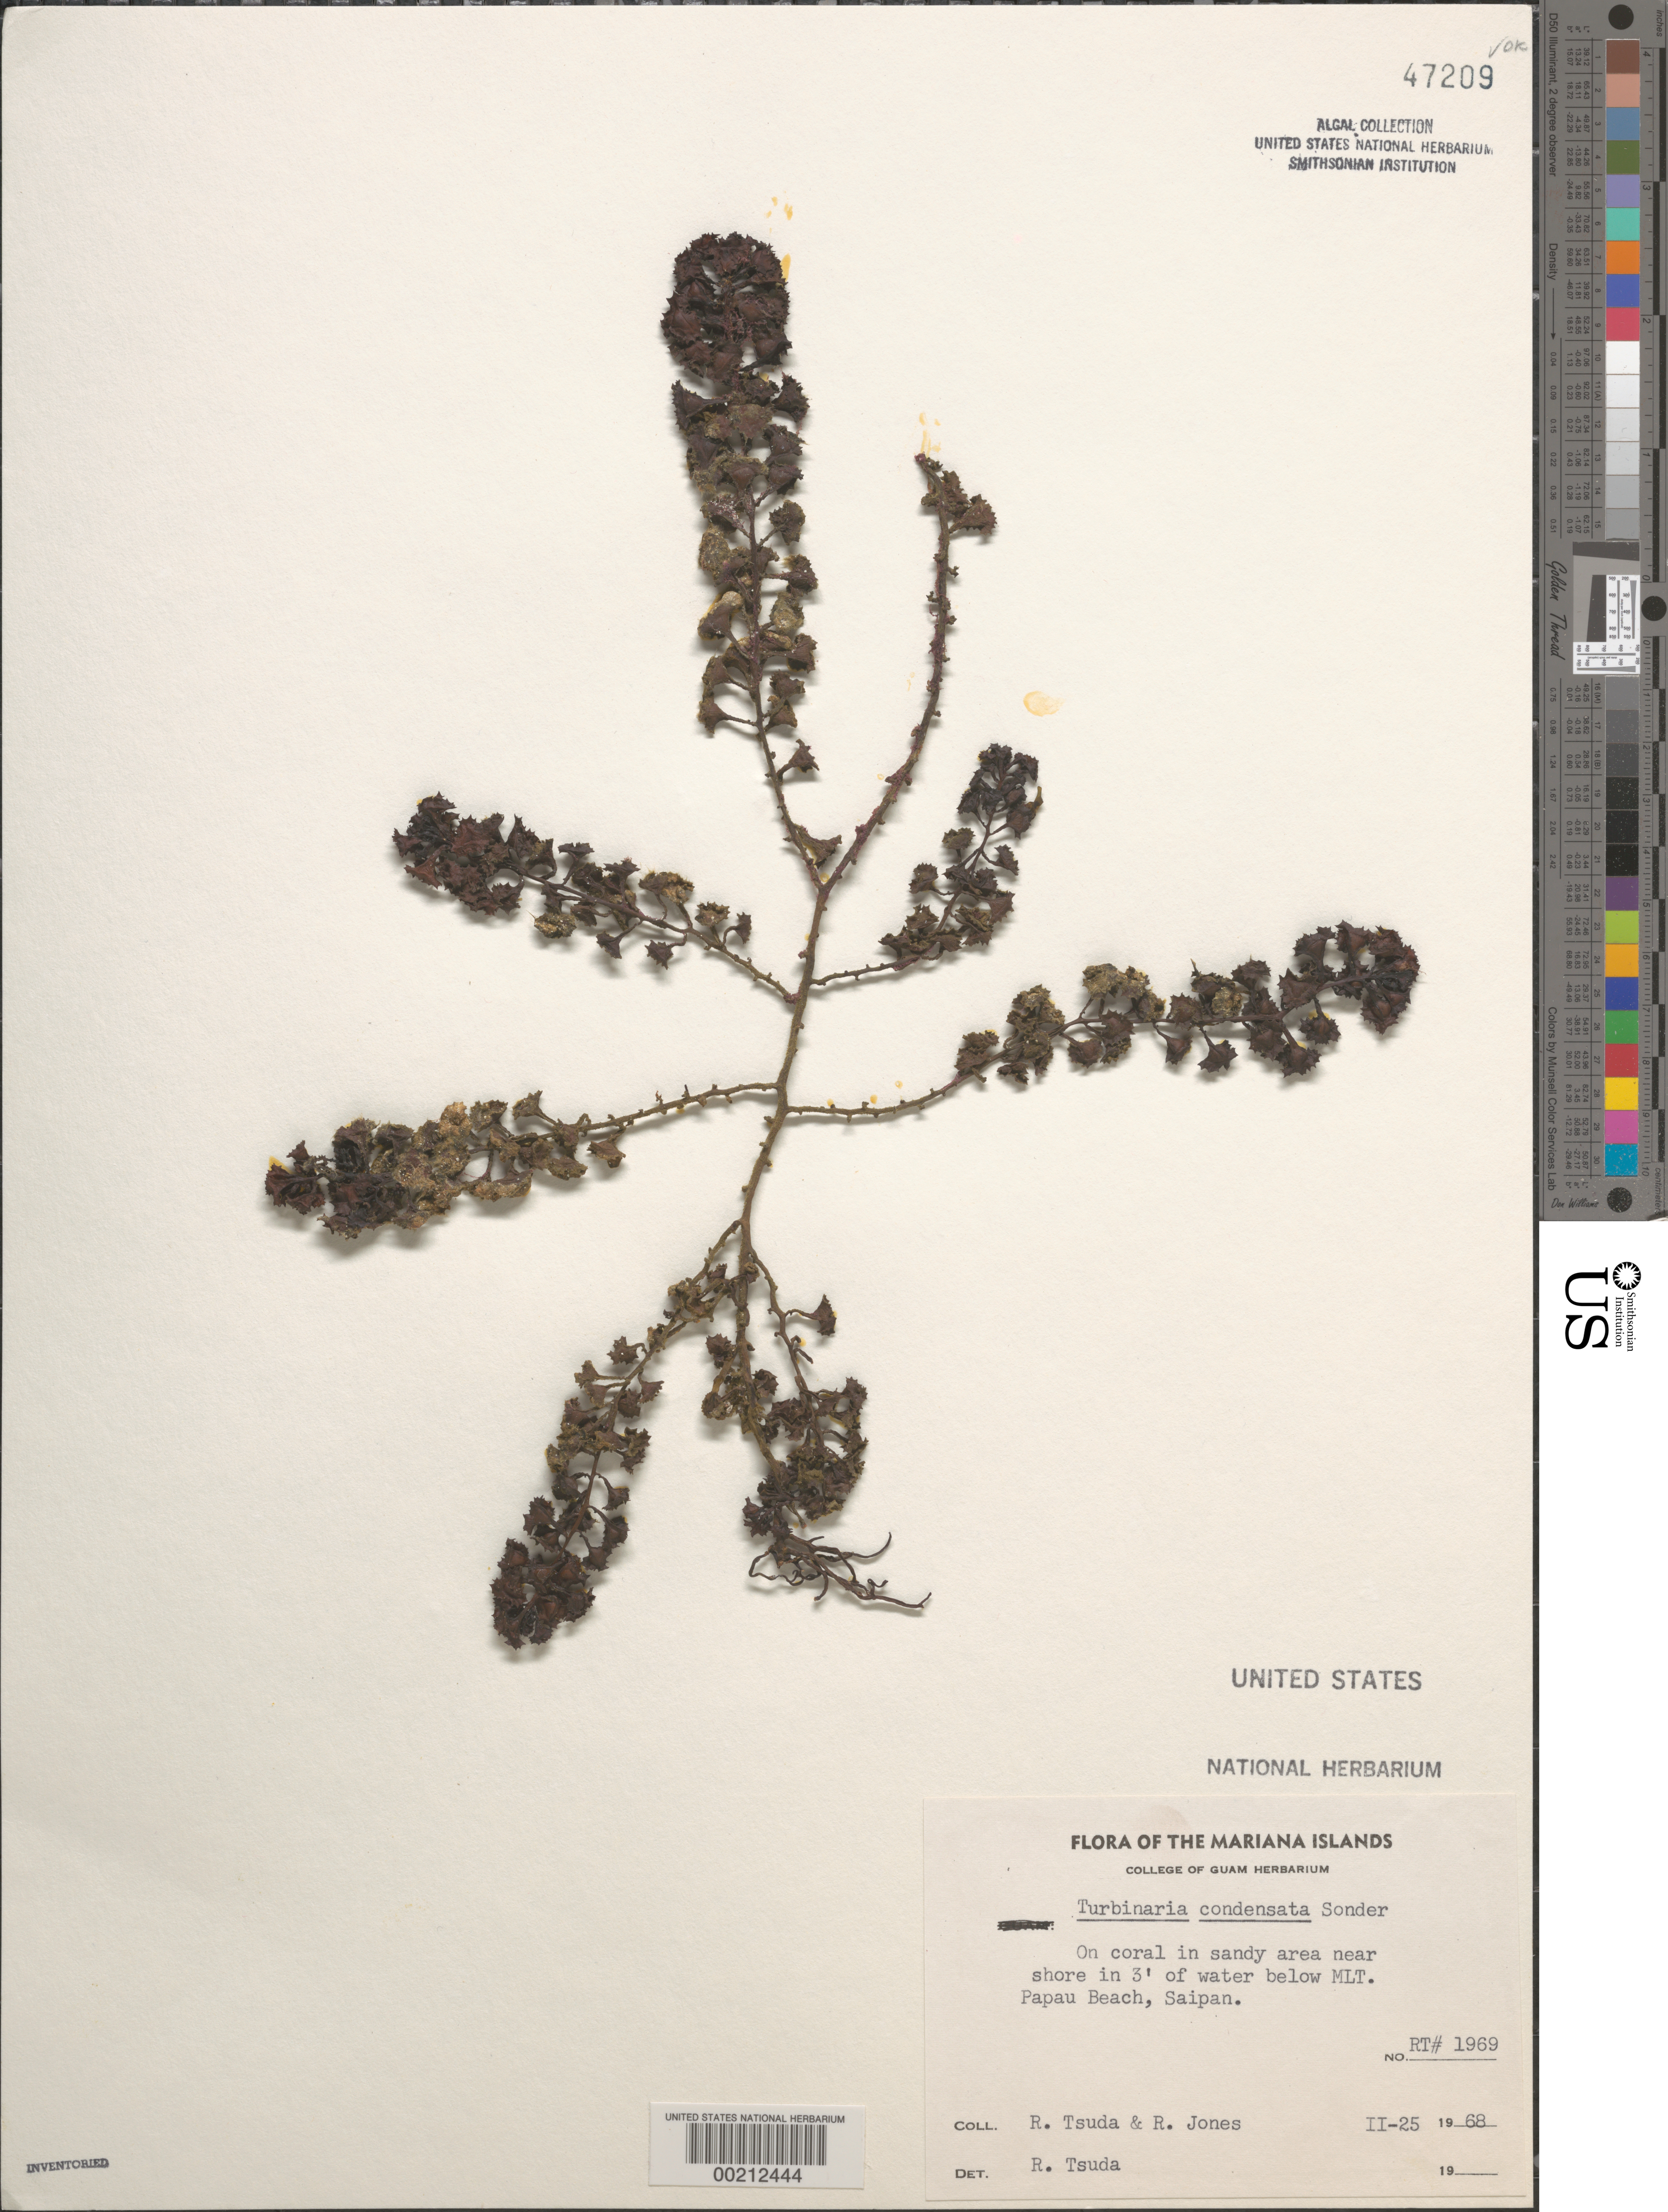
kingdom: Chromista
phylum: Ochrophyta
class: Phaeophyceae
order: Fucales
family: Sargassaceae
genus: Turbinaria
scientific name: Turbinaria condensata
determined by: Tsuda, R. T.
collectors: R. Tsuda & R. Jones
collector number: Rt 1969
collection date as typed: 25 Feb 1968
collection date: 1968-02-25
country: Northern Mariana Islands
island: Saipan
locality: Papua Beach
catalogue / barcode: US 47209